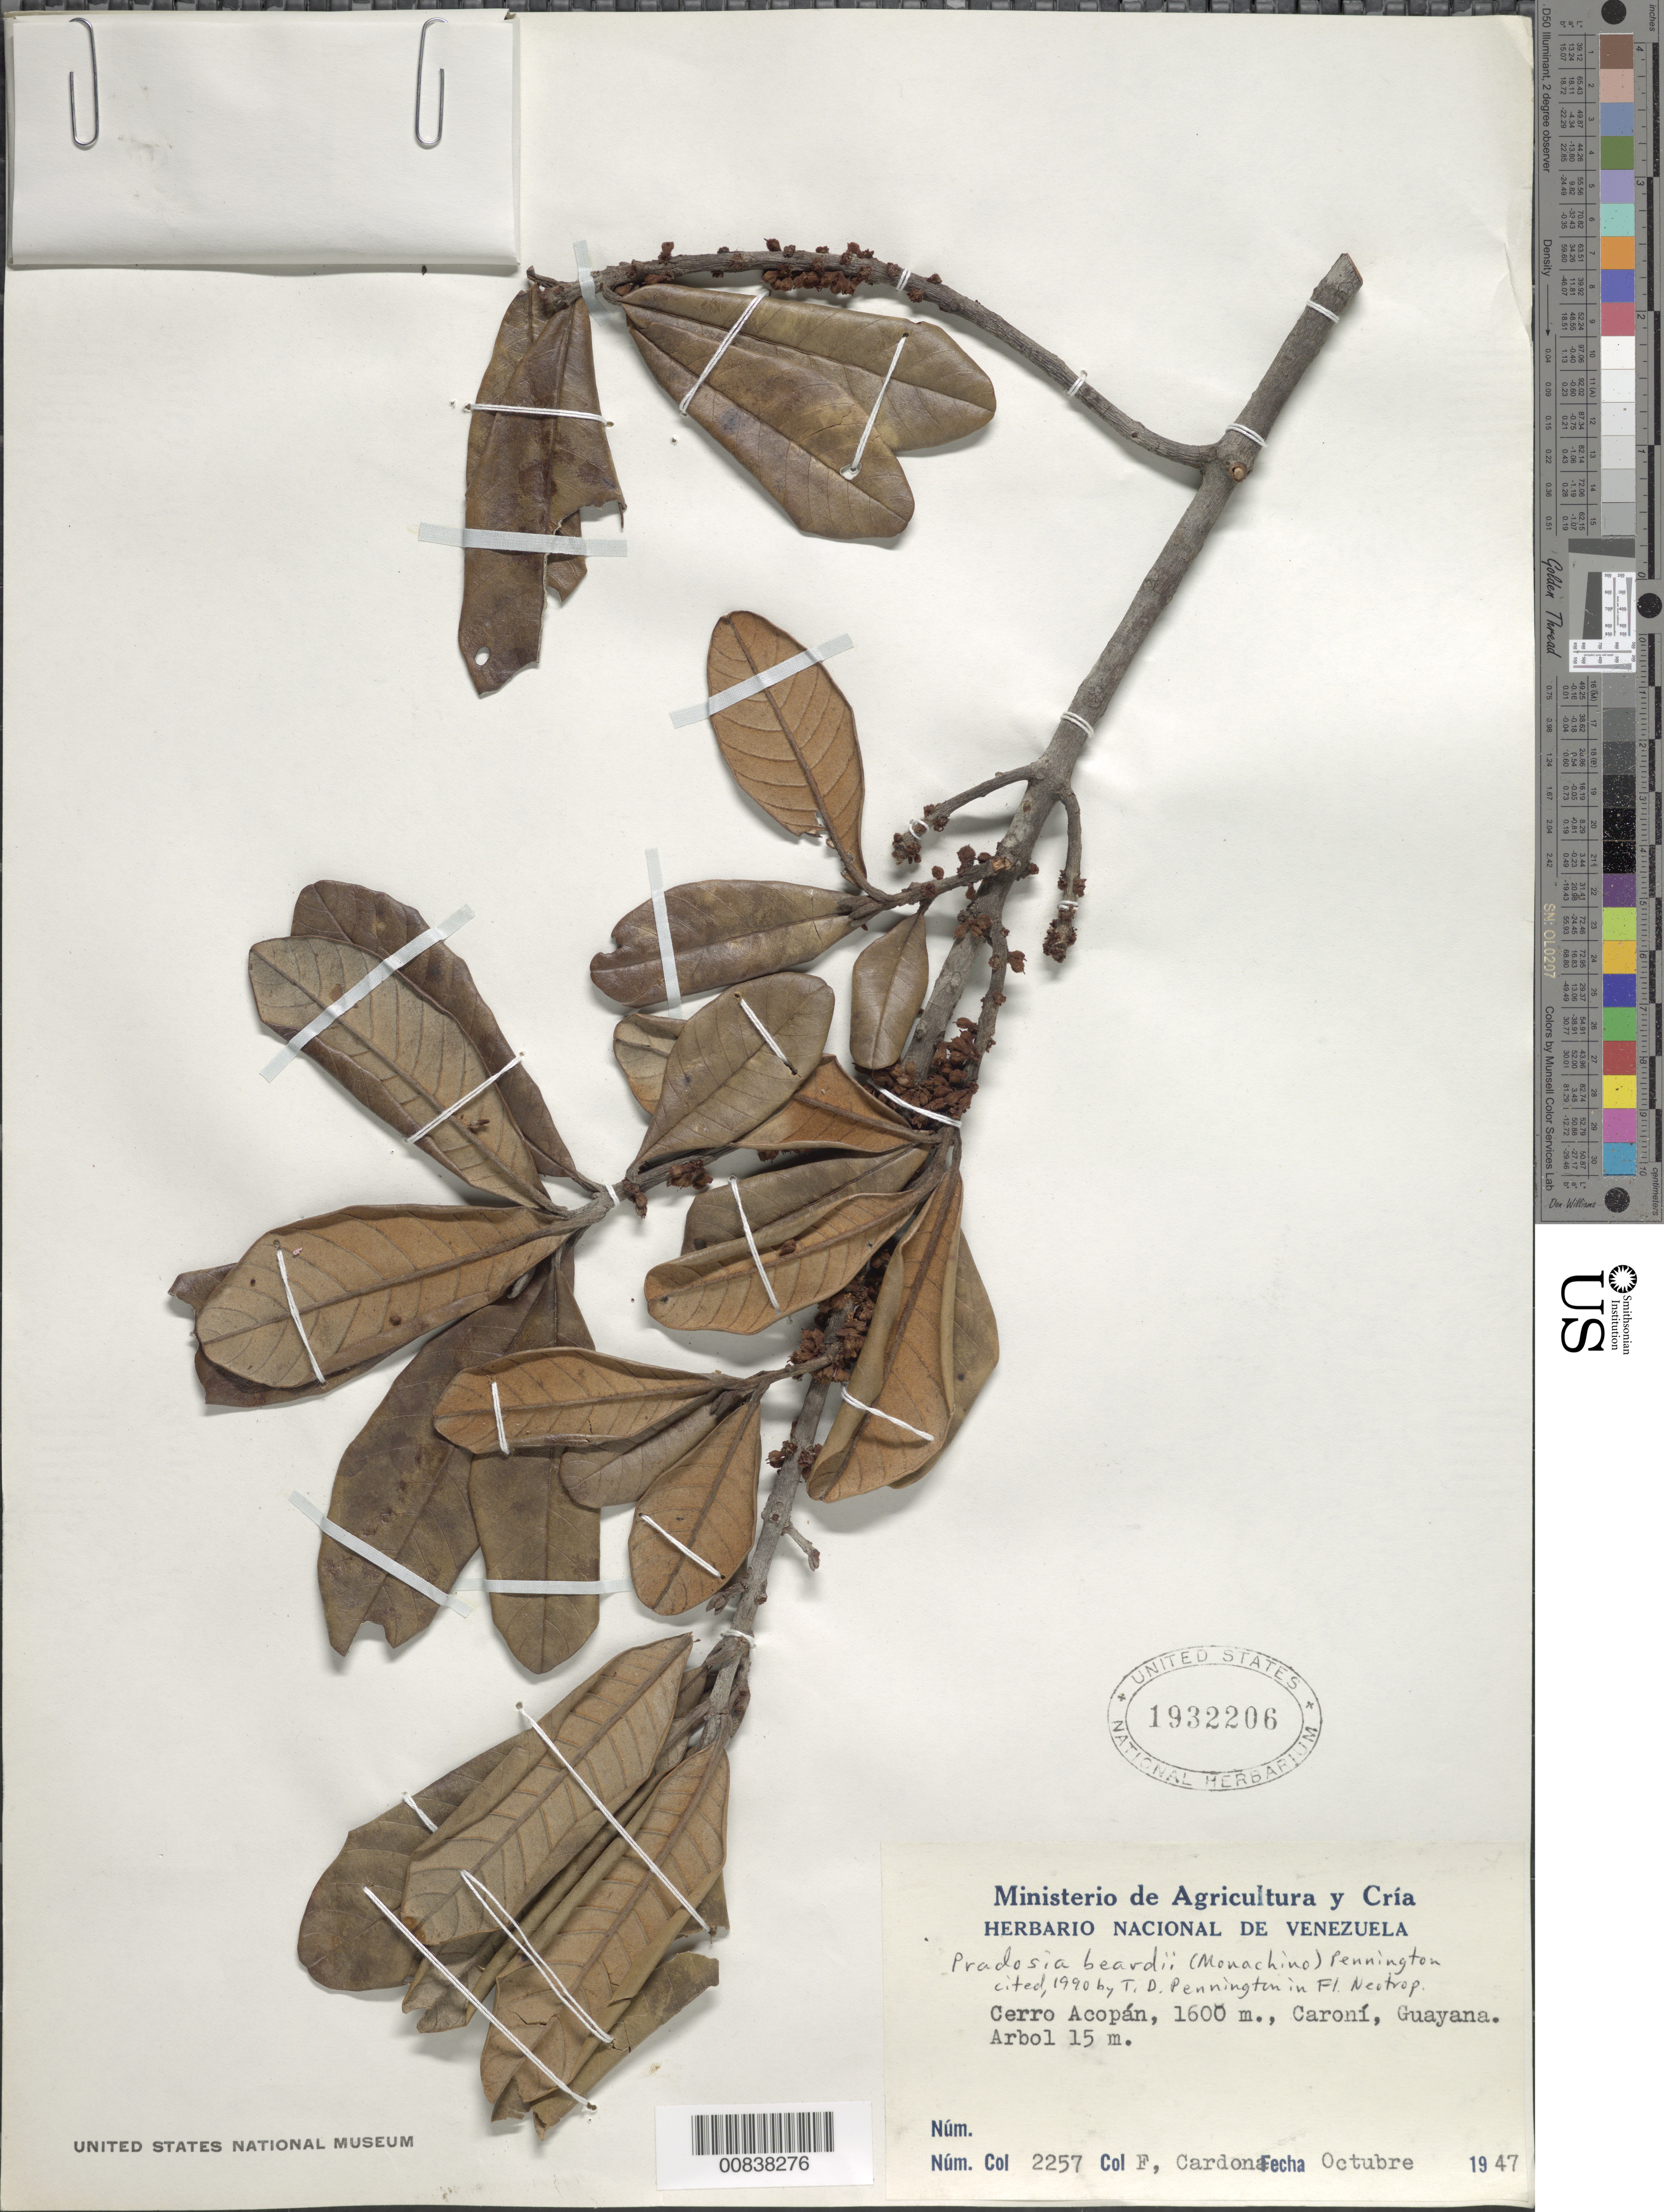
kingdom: Plantae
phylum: Tracheophyta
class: Magnoliopsida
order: Ericales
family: Sapotaceae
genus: Pradosia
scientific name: Pradosia beardii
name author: (Monach.) T.D. Penn.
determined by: Pennington, T. D., (K)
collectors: F. Cardona Puig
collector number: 2257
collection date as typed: Oct-47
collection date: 1947-10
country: Venezuela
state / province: Bolívar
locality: Cerro Acopán, Río Caroní, Guayana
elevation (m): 1600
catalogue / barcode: US 1932206